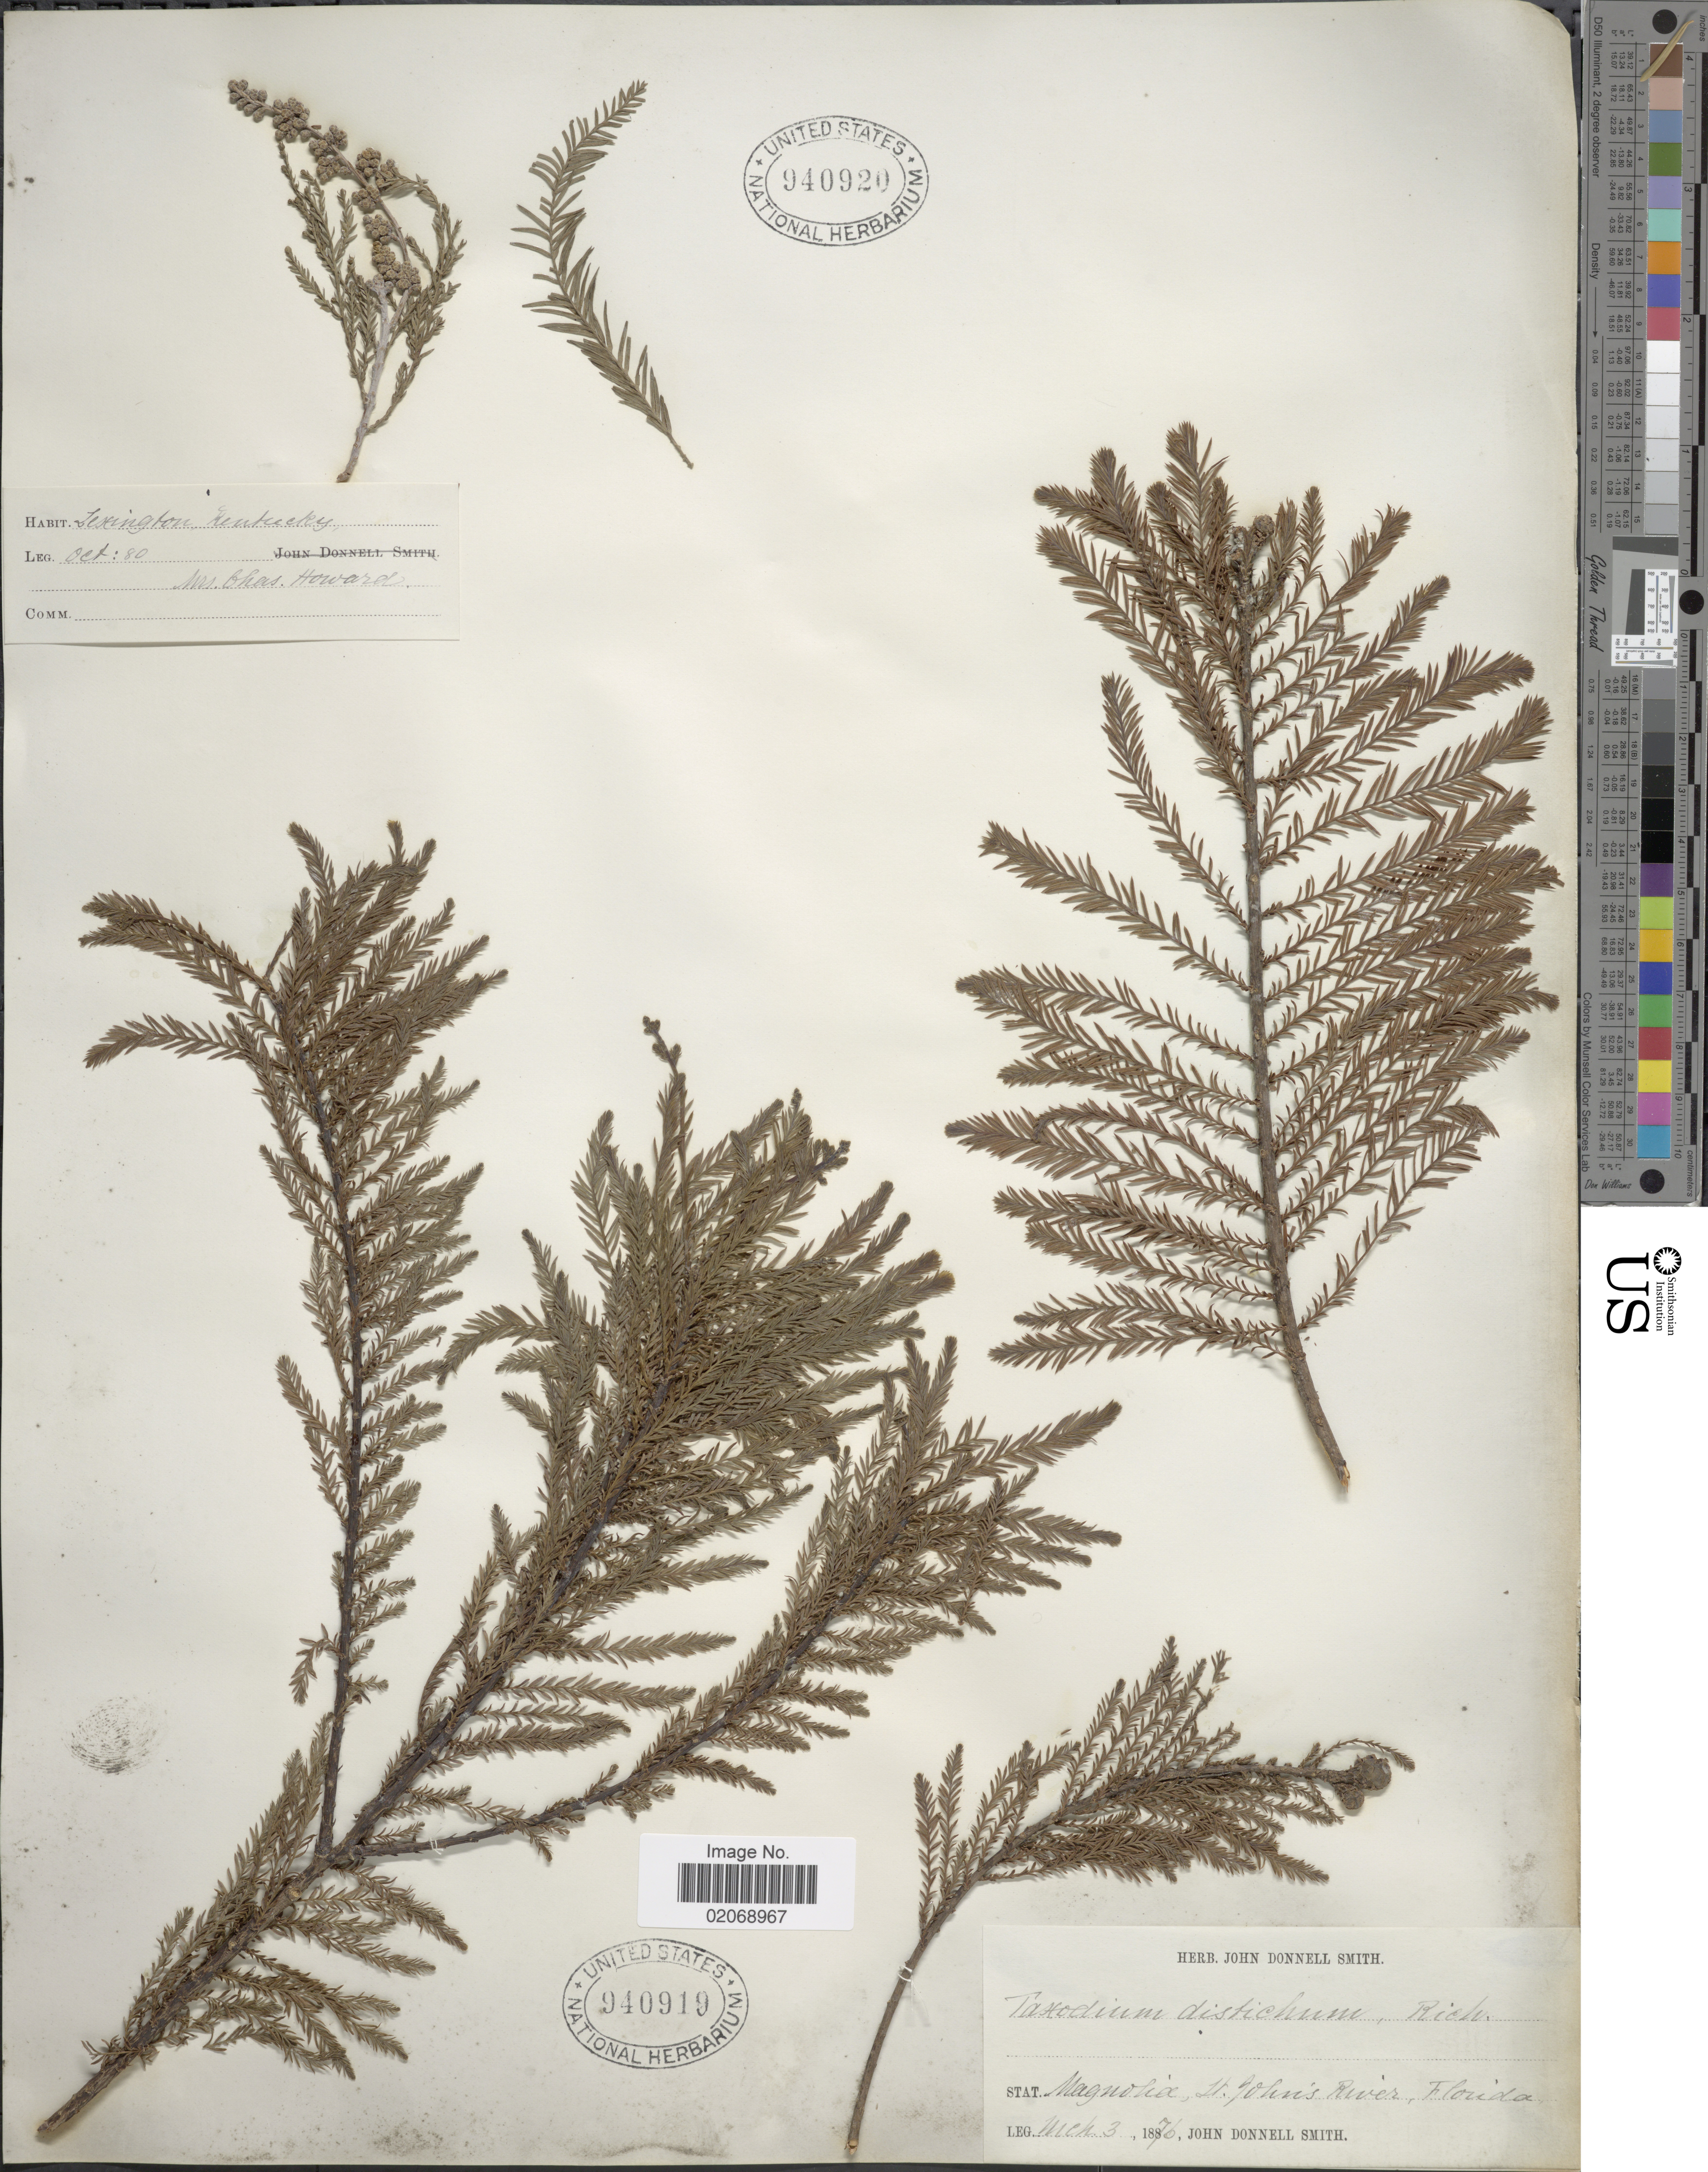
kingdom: Plantae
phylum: Tracheophyta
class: Pinopsida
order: Pinales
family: Cupressaceae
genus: Taxodium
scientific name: Taxodium distichum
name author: (L.) Rich.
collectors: C. W. Howard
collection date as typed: Transcribed d/m/y: /10/80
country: United States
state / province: Kentucky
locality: Levington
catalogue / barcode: US 940920-2